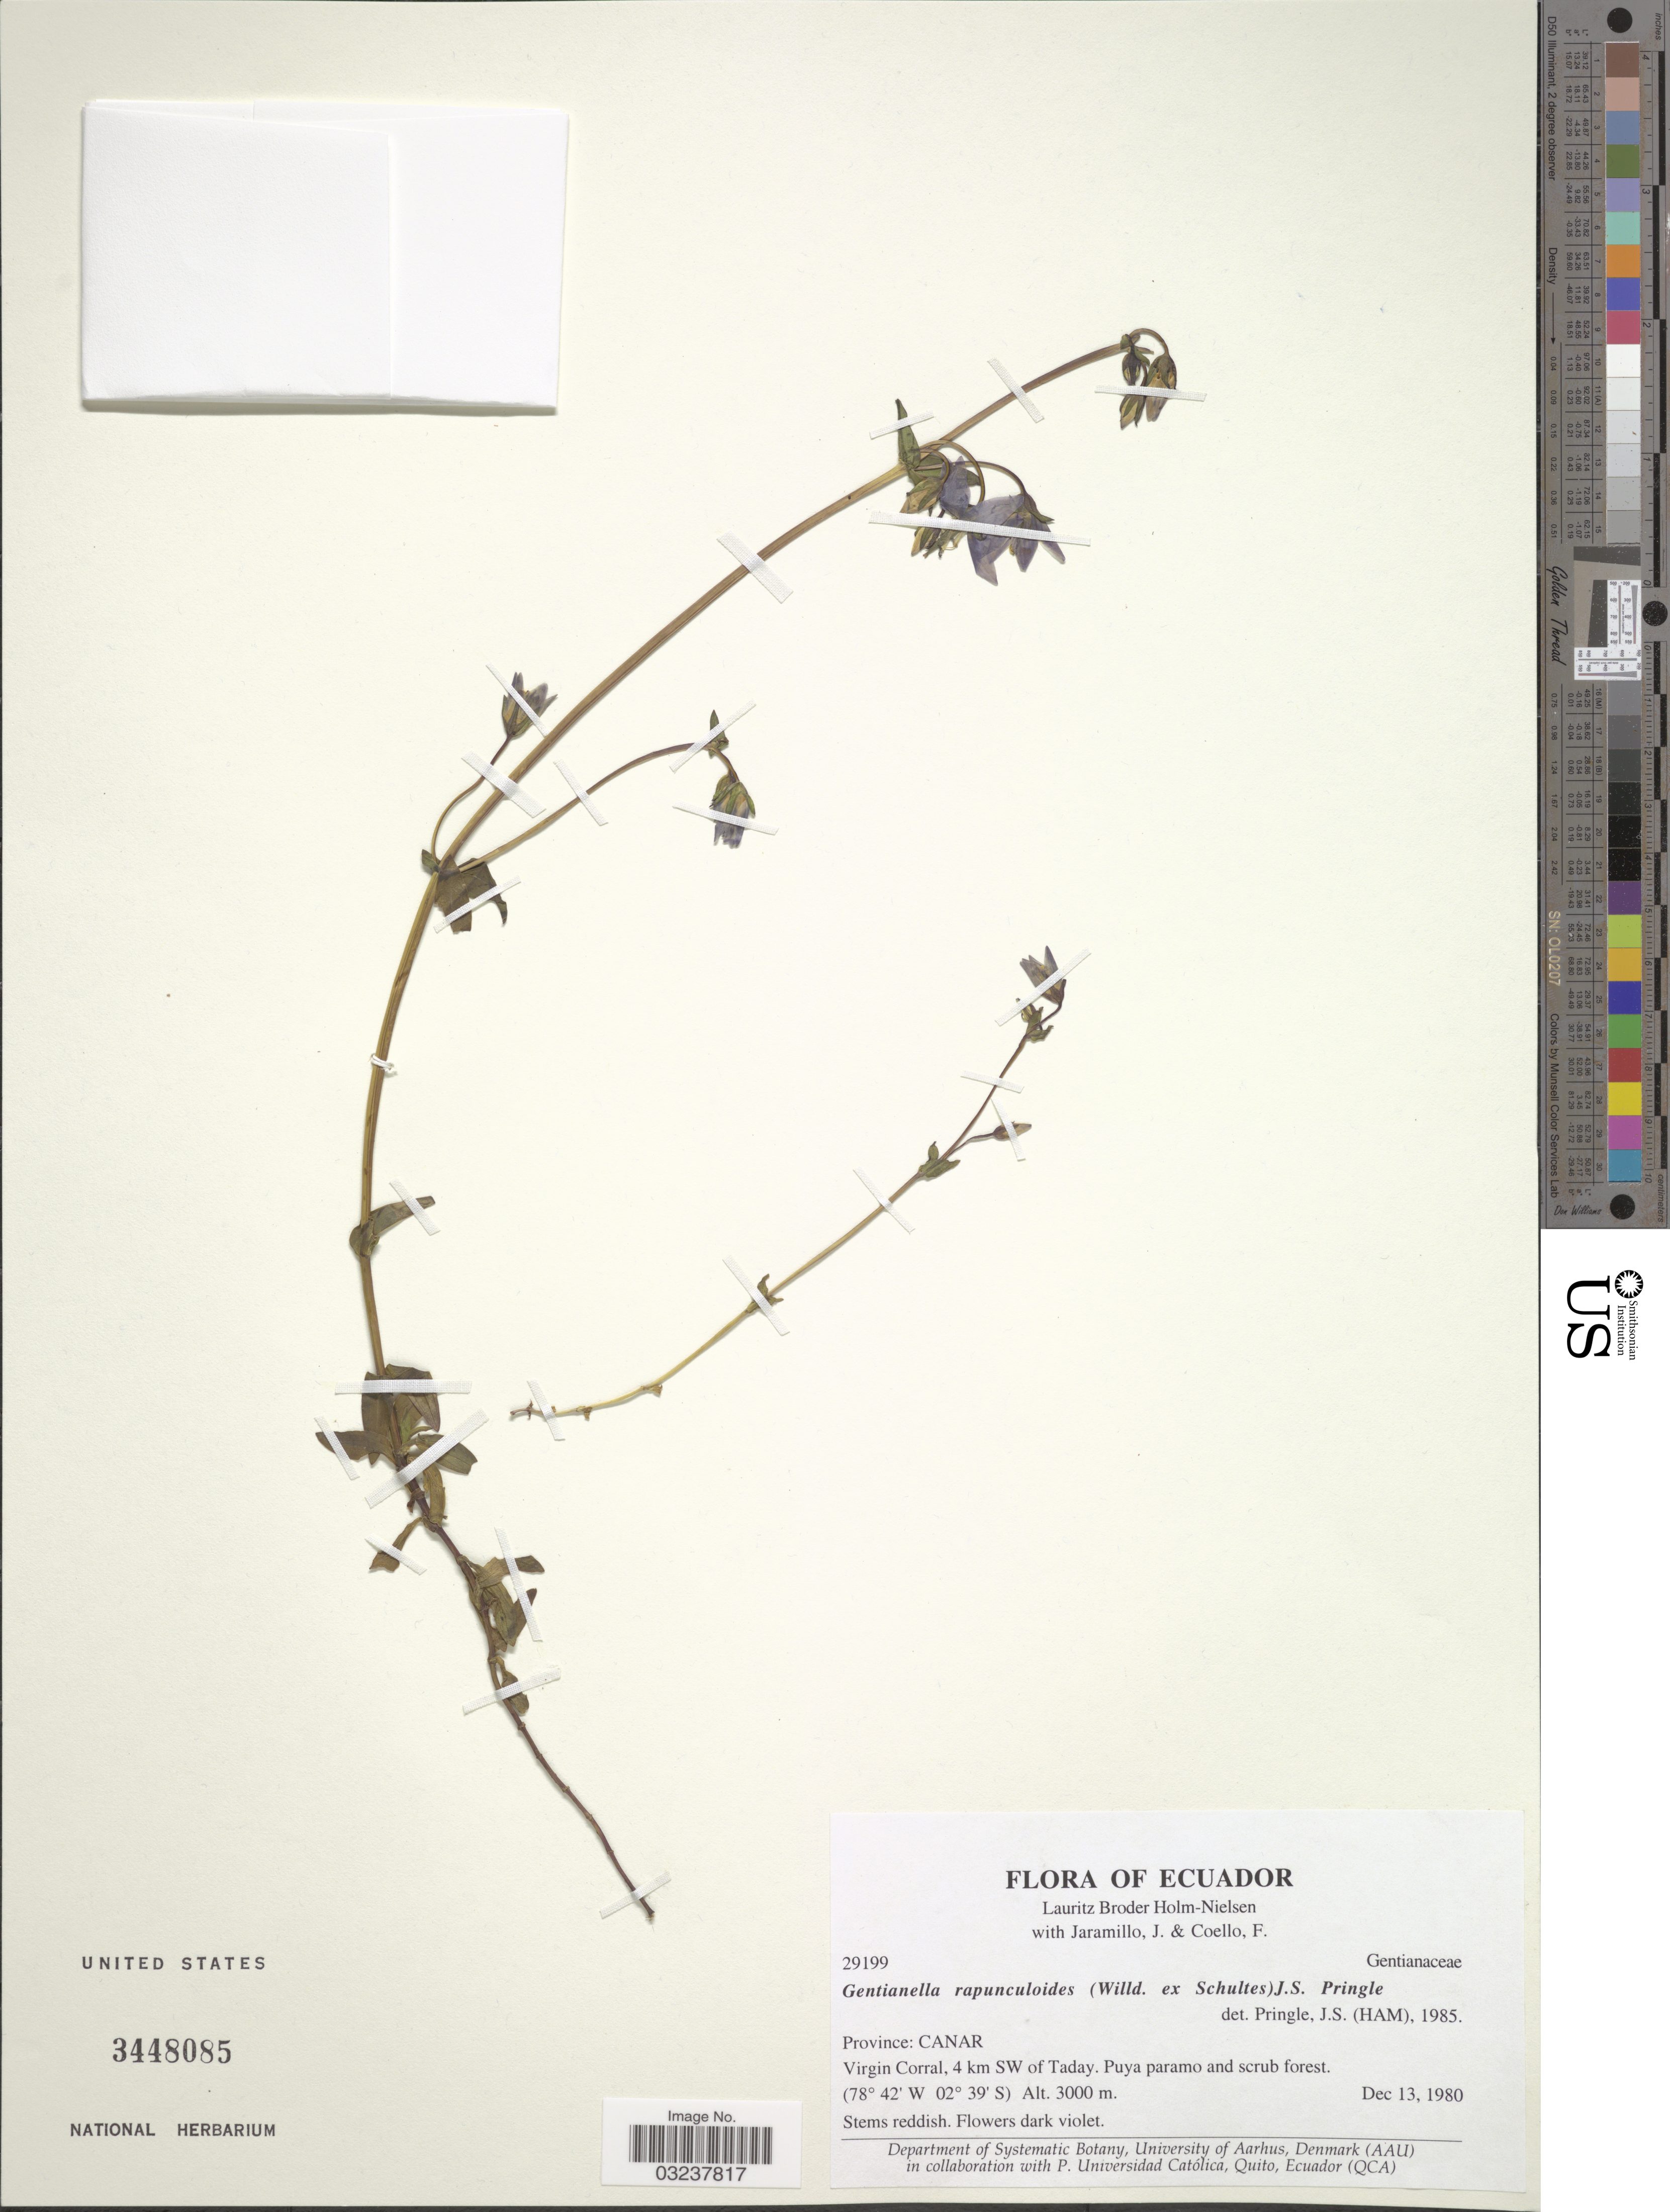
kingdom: Plantae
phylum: Tracheophyta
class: Magnoliopsida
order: Gentianales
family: Gentianaceae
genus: Gentianella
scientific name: Gentianella rapunculoides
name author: (Willd. ex Schult.) J.S. Pringle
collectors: L. B. Holm-Nielsen, J. Jaramillo & F. Coello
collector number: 29199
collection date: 1980-12-13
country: Ecuador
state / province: Cañar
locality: Virgin Corral, 4 km SW of Taday.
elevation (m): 3000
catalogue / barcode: US 3448085